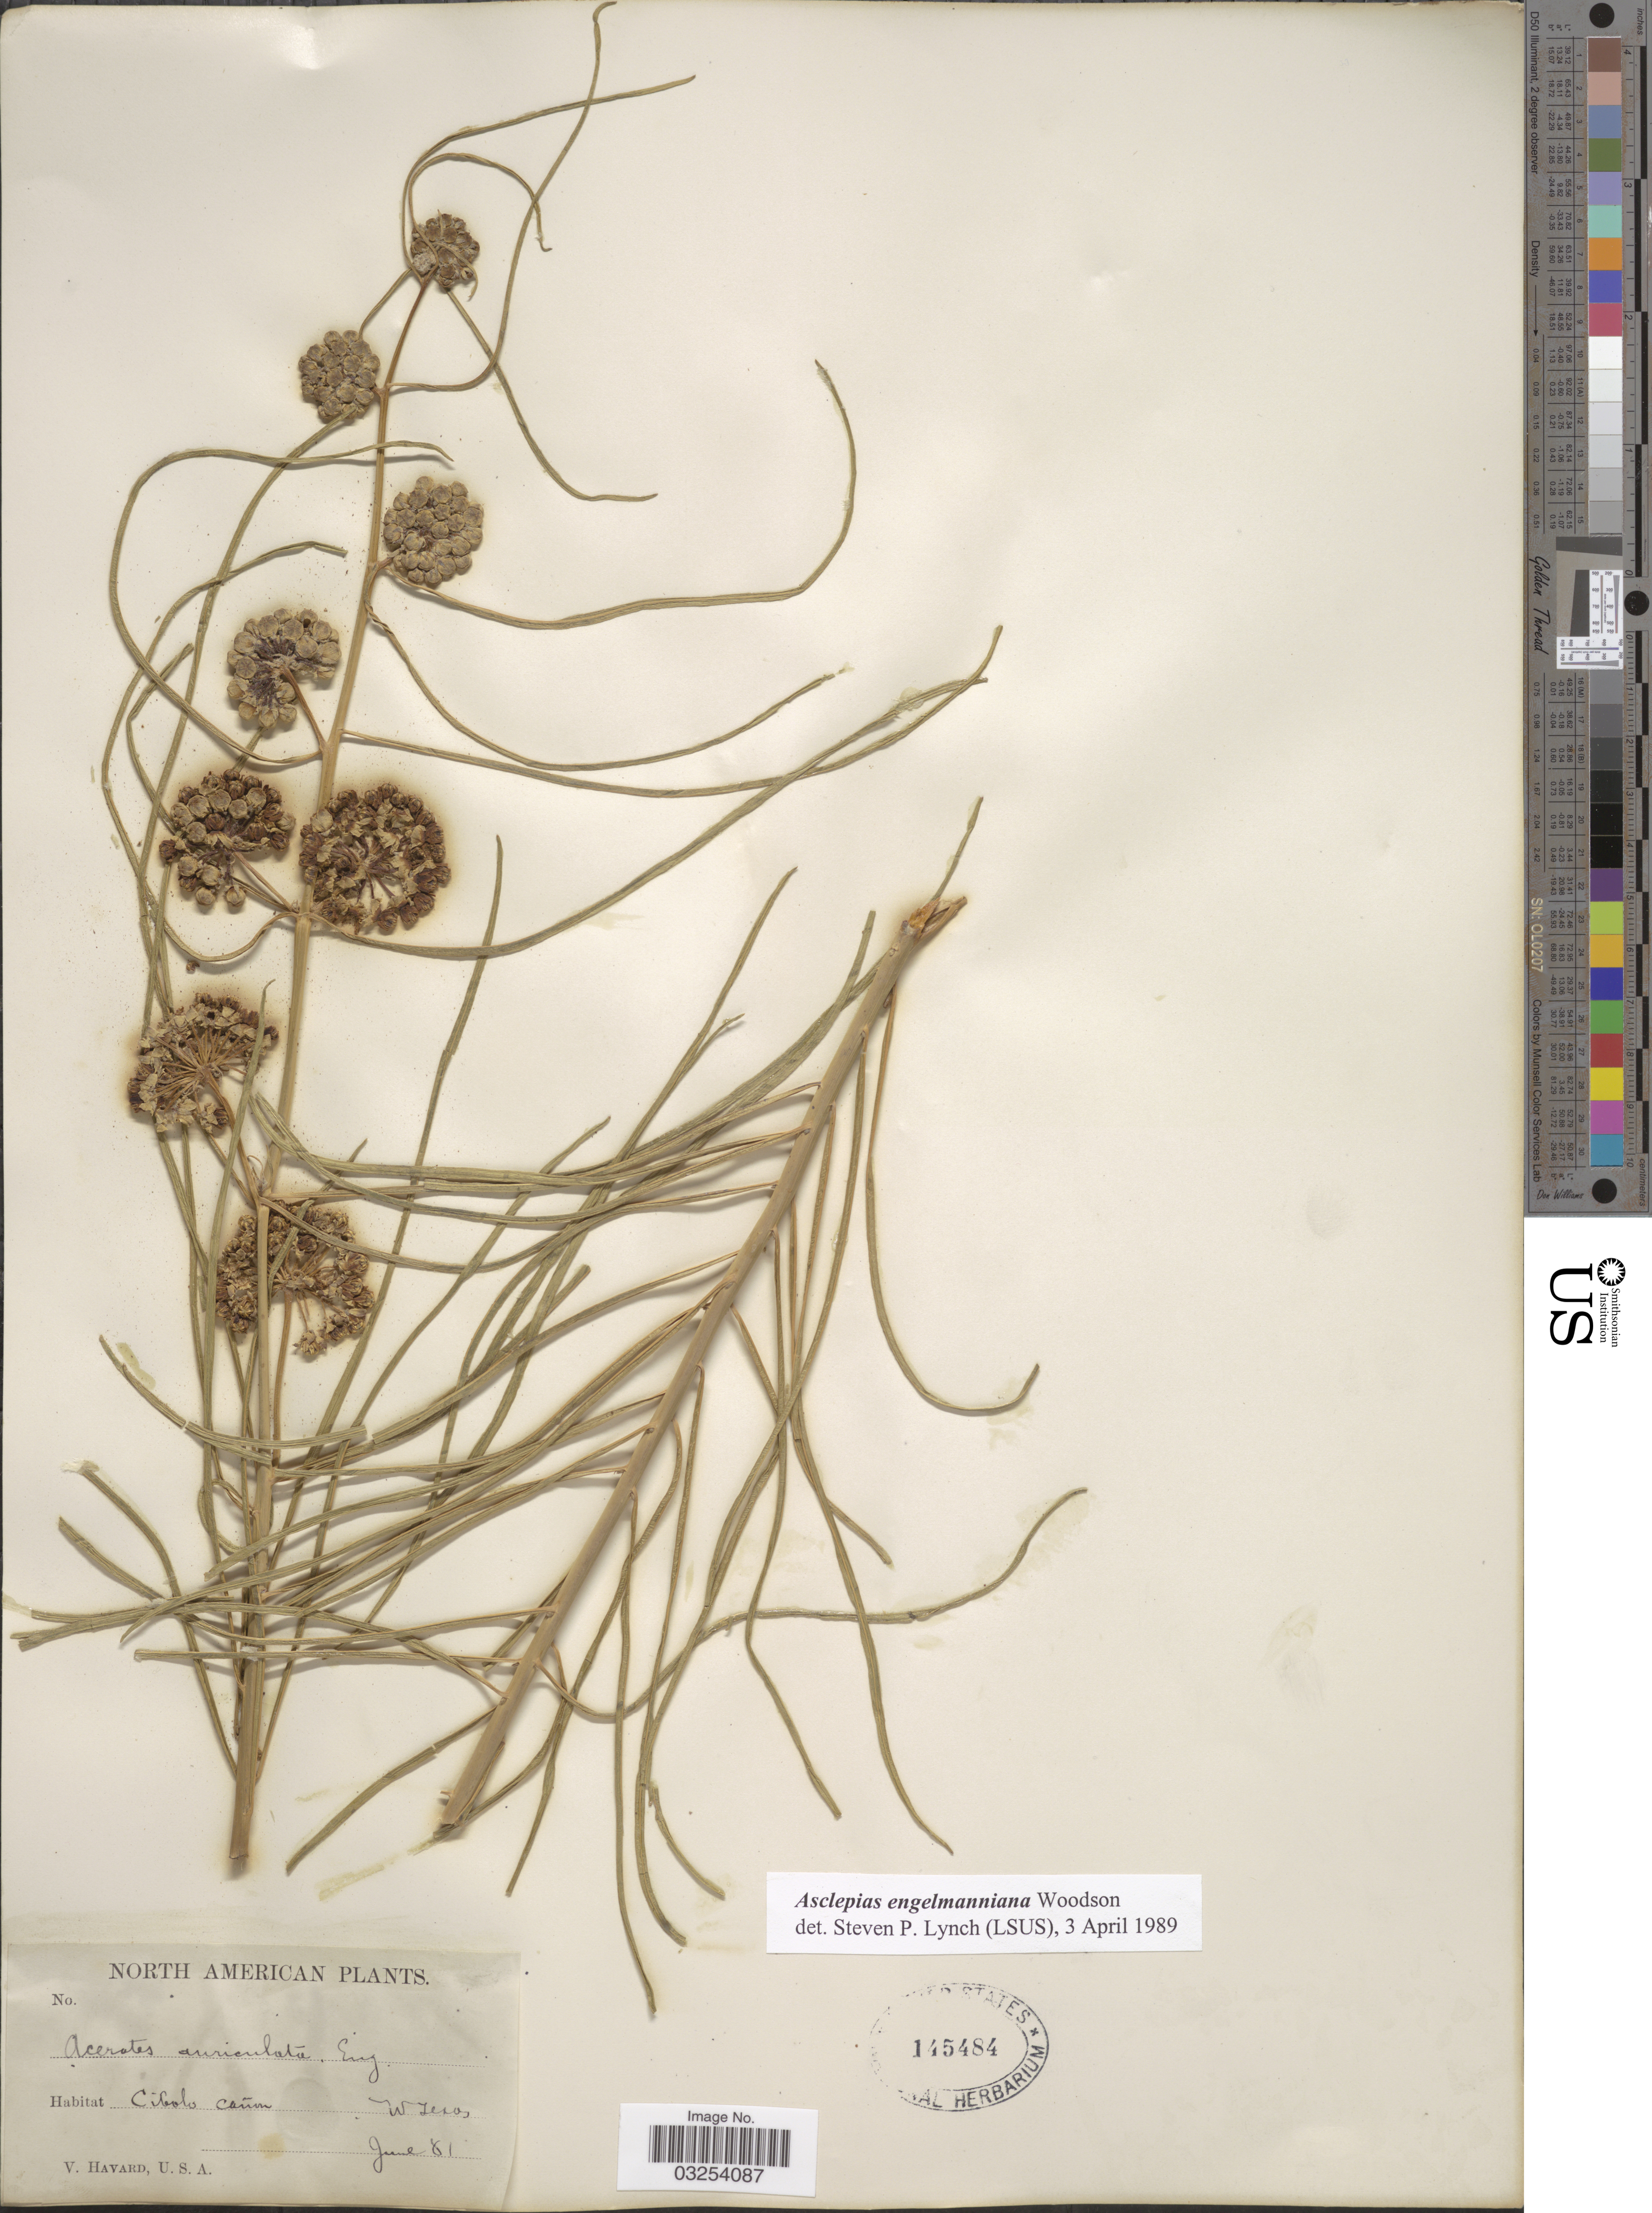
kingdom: Plantae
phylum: Tracheophyta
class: Magnoliopsida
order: Gentianales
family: Apocynaceae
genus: Asclepias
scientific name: Asclepias engelmanniana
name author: Woodson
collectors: V. Havard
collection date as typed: Transcribed d/m/y: /6/81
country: United States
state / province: Texas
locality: Cibolo cañon, W Texas.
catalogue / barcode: US 145484